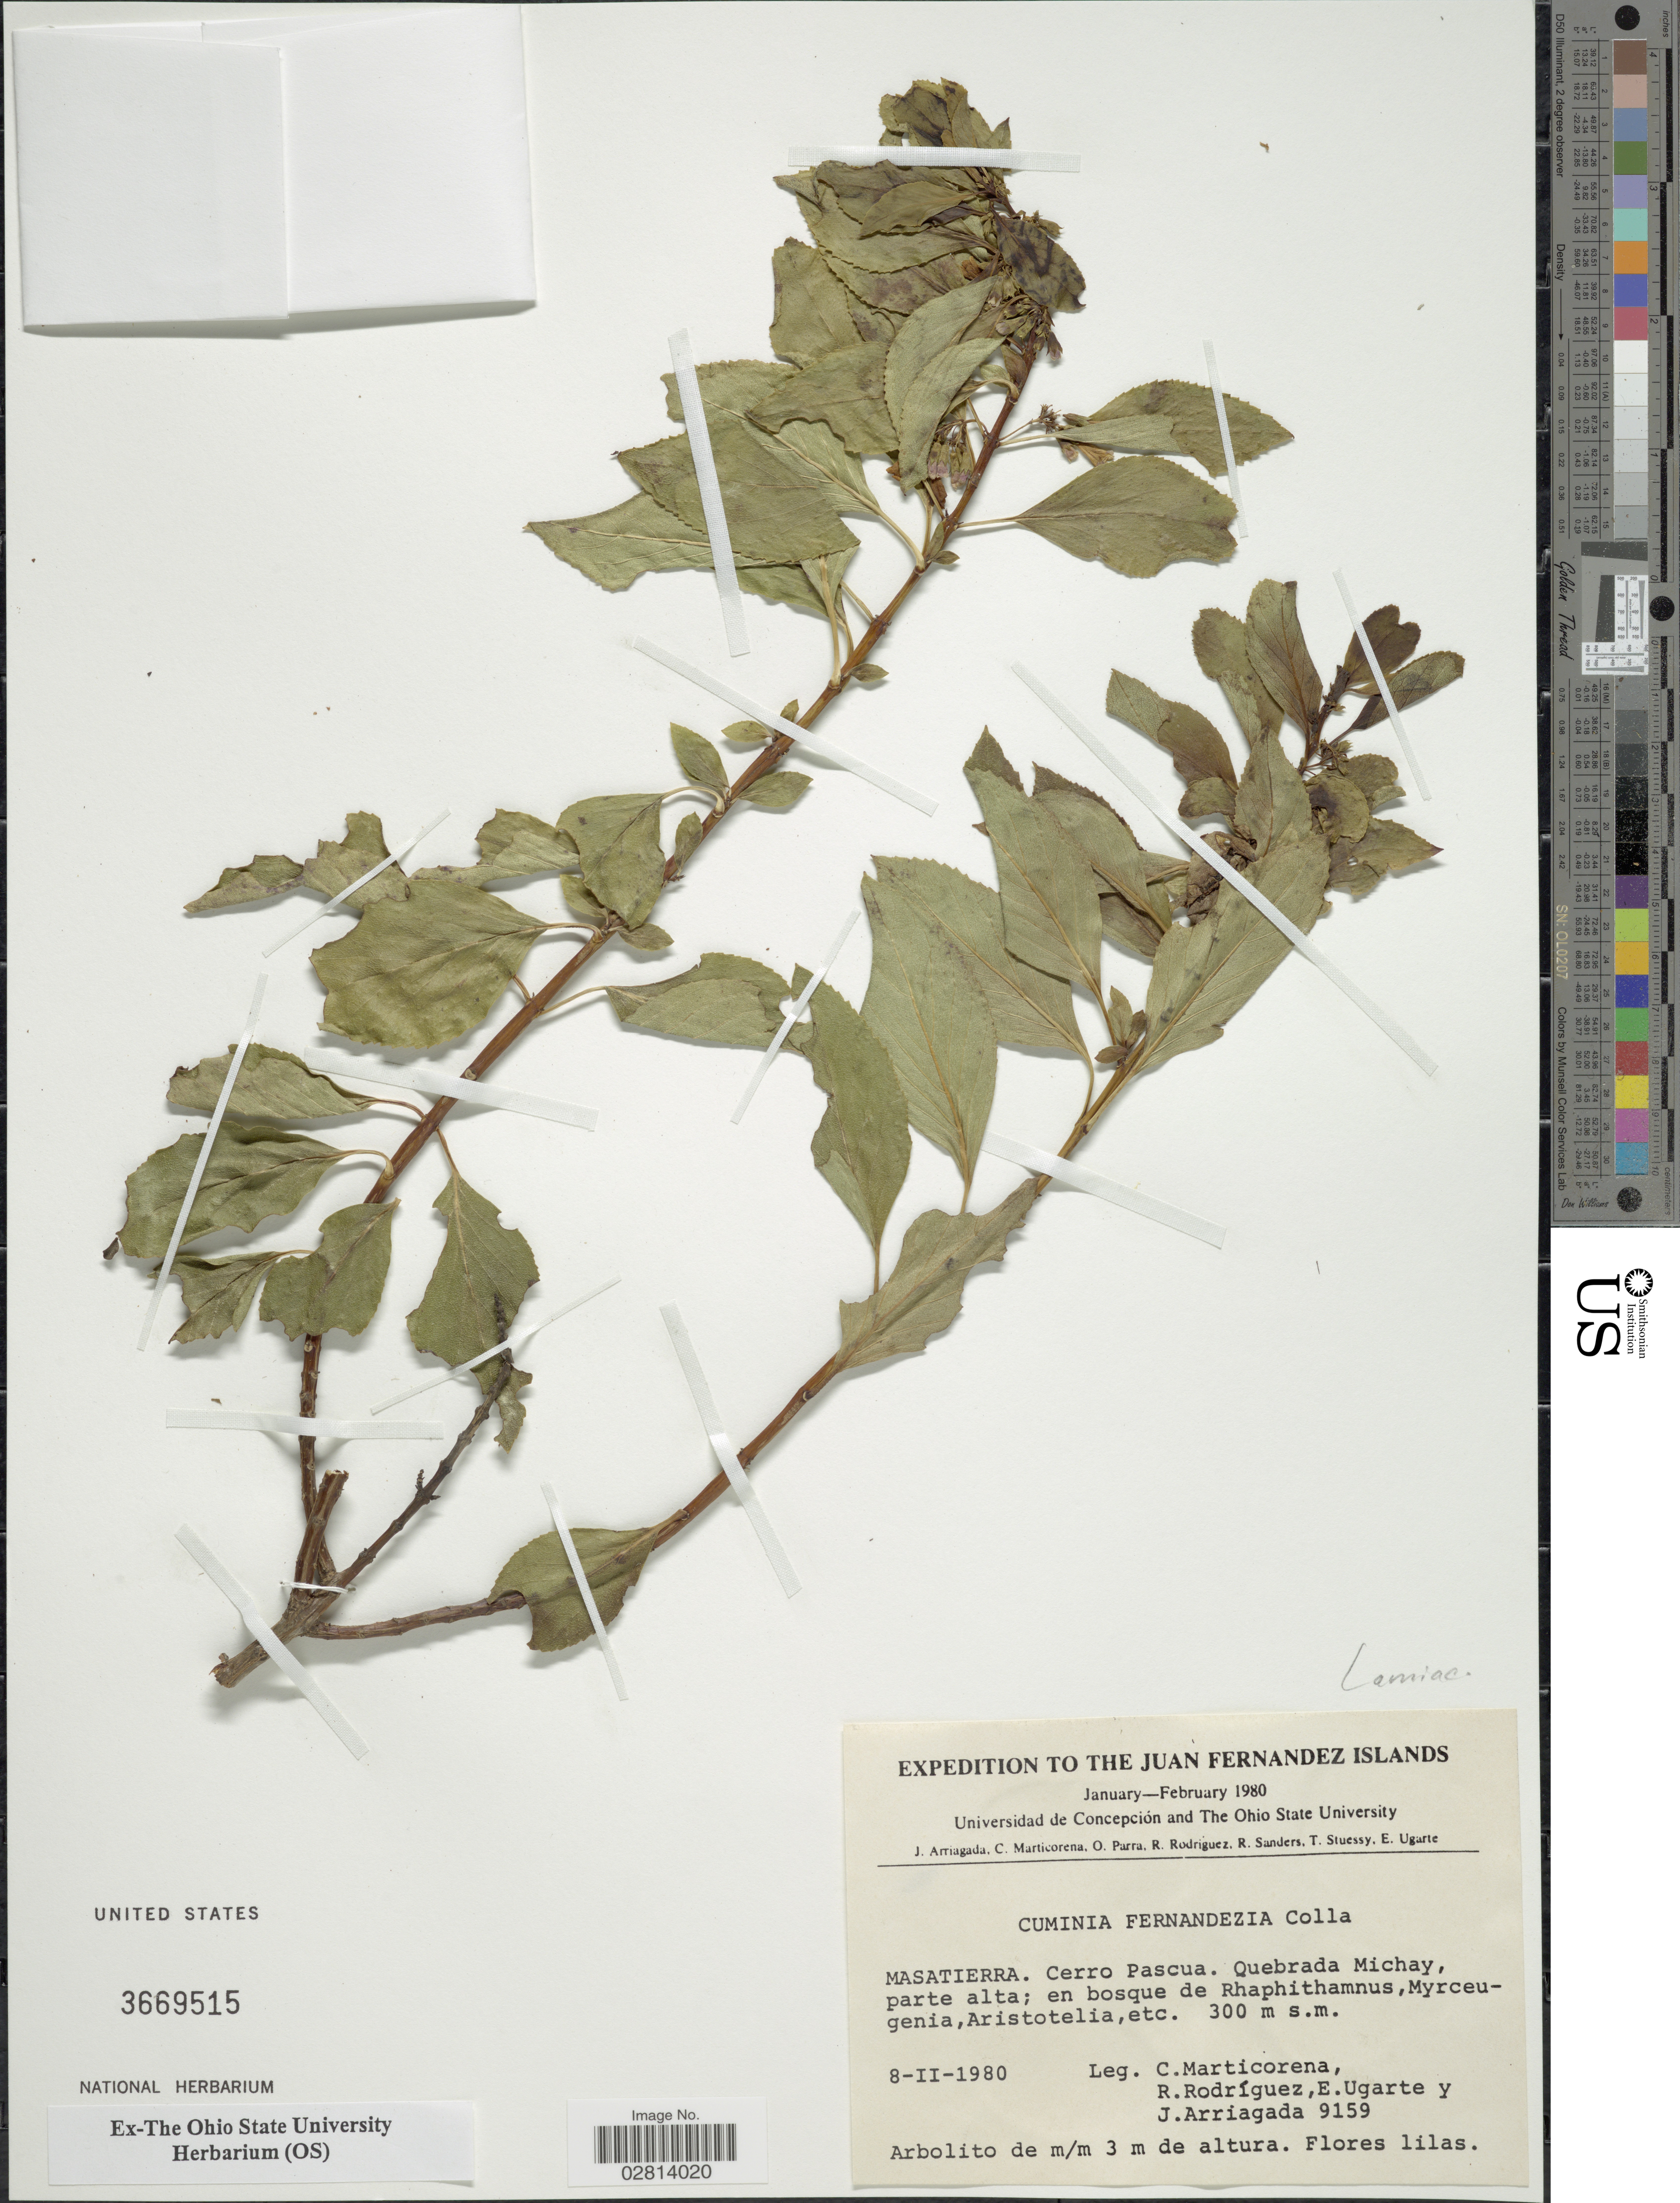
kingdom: Plantae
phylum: Tracheophyta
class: Magnoliopsida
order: Lamiales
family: Lamiaceae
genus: Cuminia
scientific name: Cuminia fernandezia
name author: Colla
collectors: C. Marticorena, R. Rodríguez, E. Ugarte & J. Arriagada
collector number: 9159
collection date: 1980-02-08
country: Chile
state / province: Valparaíso (V)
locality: The Juan Fernandez Islands, Masatierra, Cerro Pascua, Quebrada Michay, parte alta.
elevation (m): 300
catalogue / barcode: US 3669515